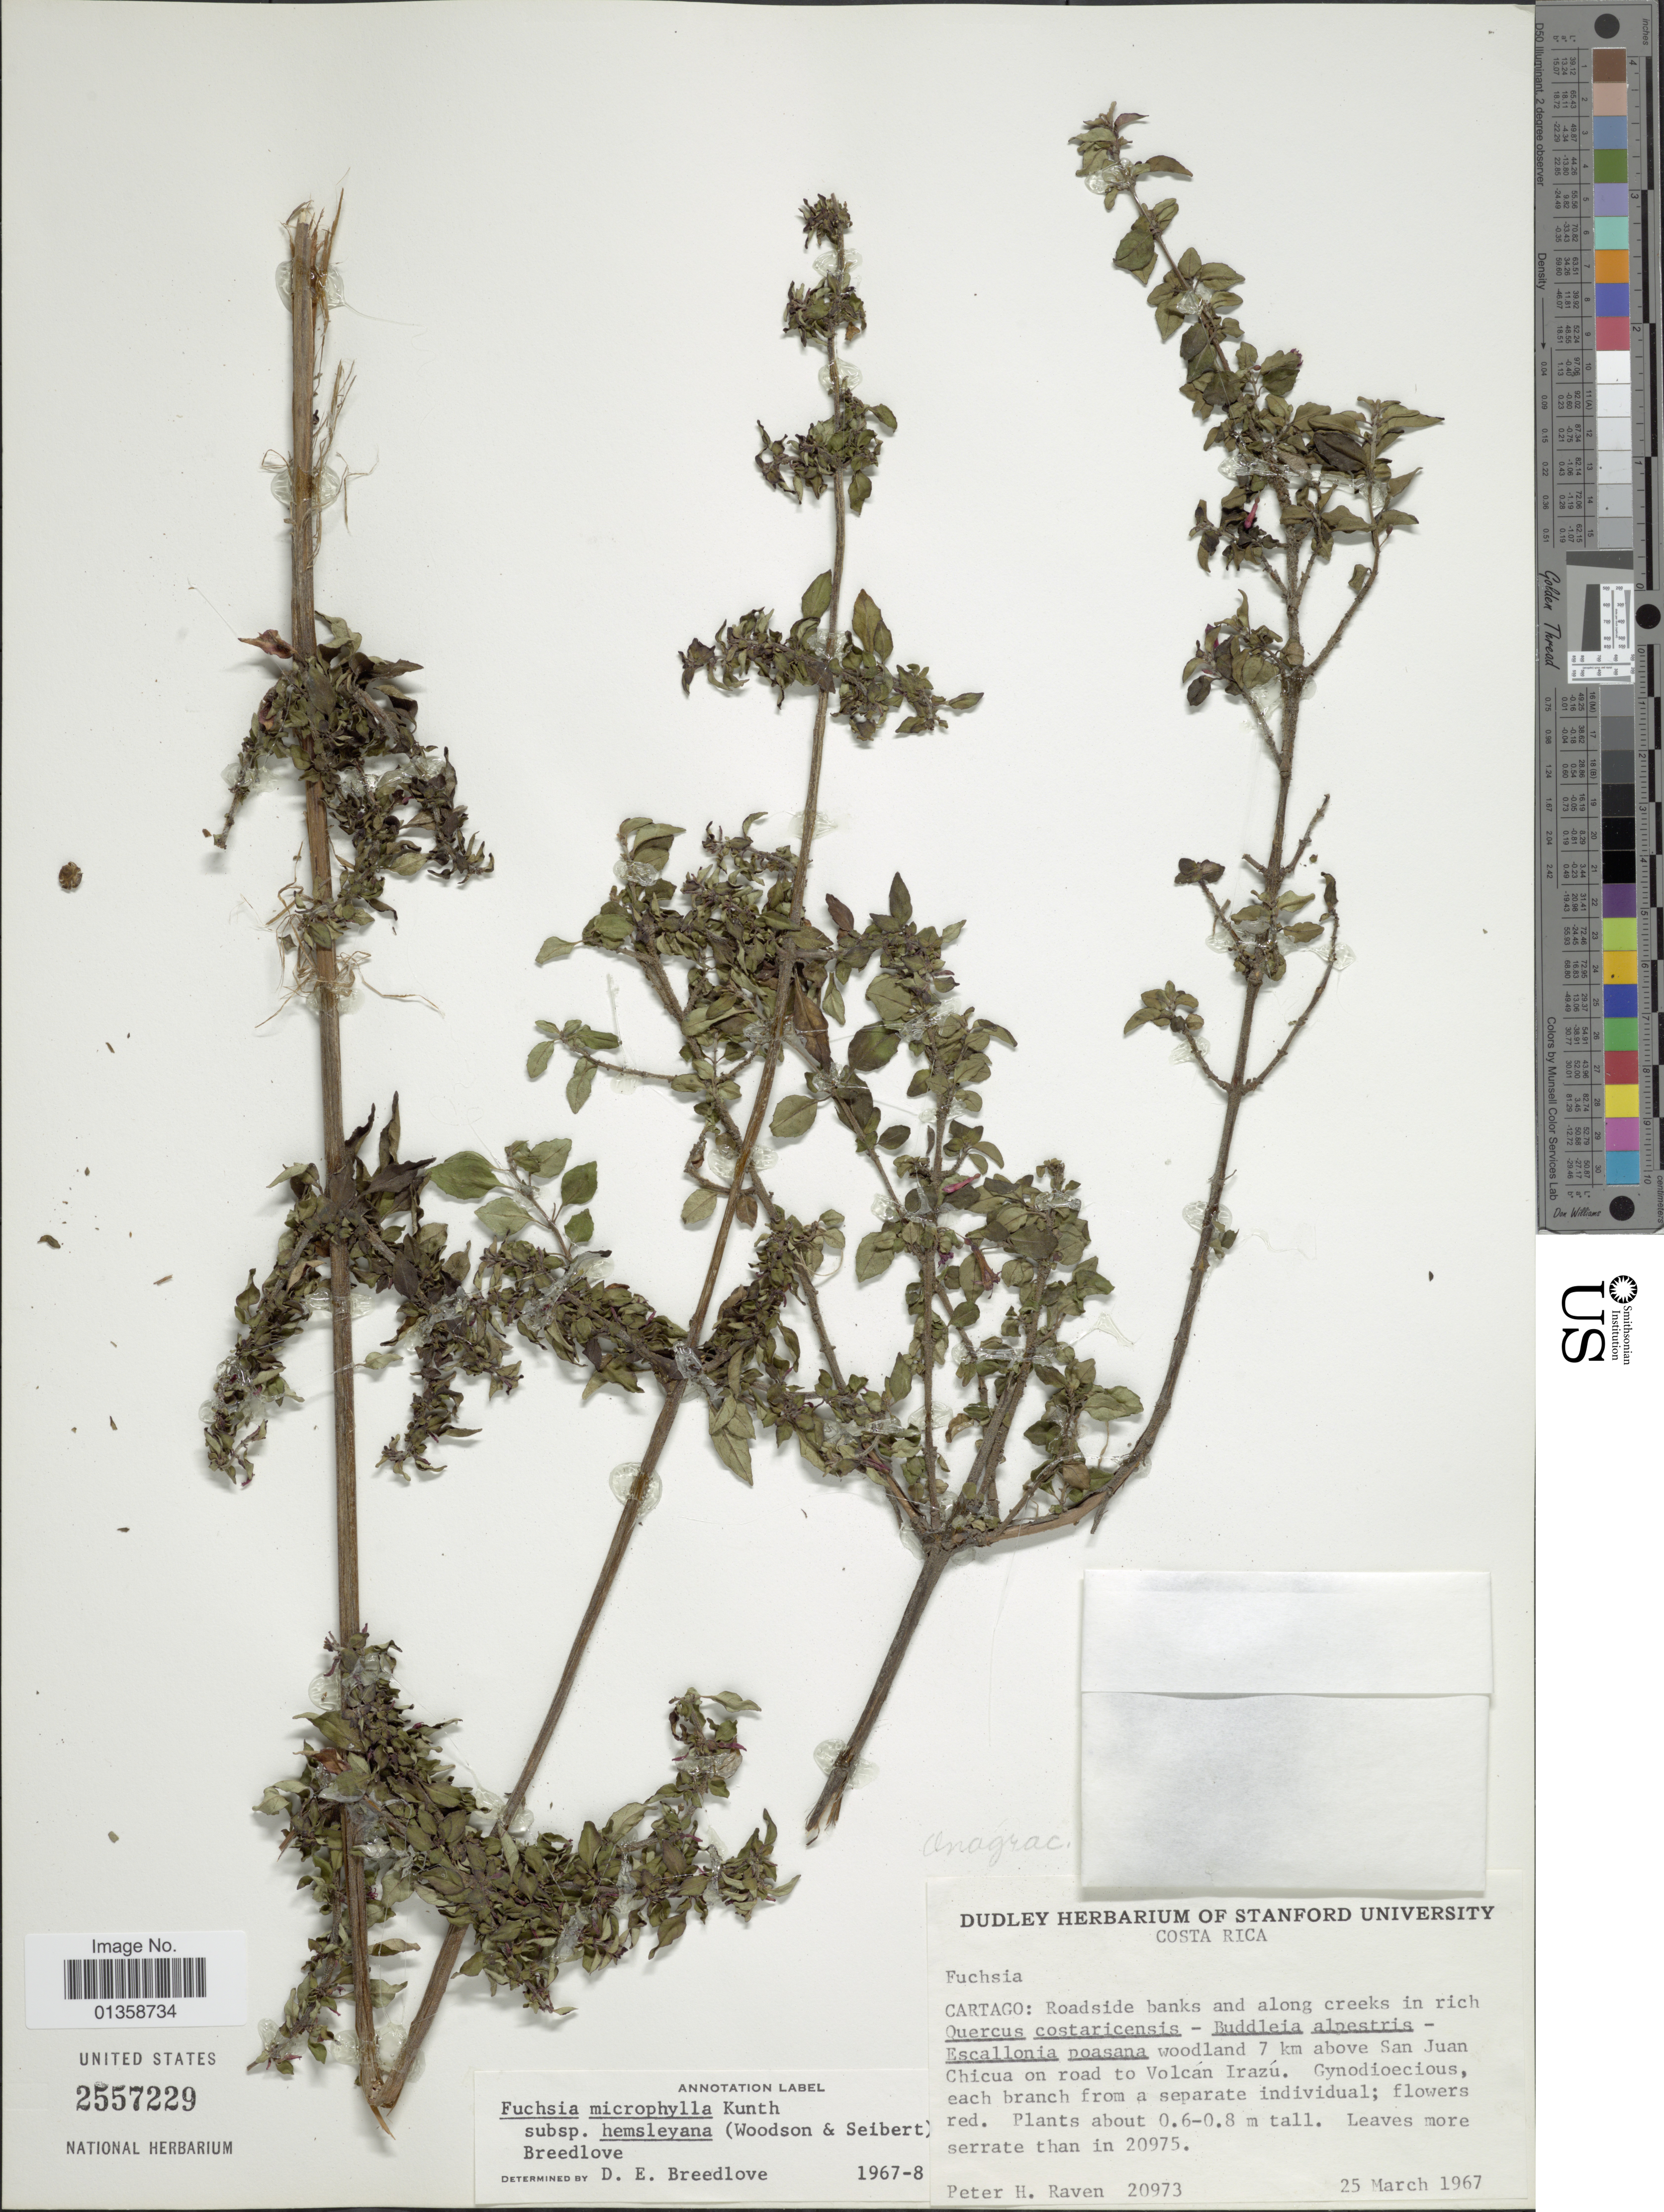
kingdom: Plantae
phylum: Tracheophyta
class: Magnoliopsida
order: Myrtales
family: Onagraceae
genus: Fuchsia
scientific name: Fuchsia microphylla subsp. hemsleyana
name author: (Woodson & Seibert) Breedlove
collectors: P. H. Raven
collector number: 20973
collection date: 1967-03-25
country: Costa Rica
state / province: Cartago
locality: Woodland 7 km above San Juan Chicua on road to Volcan Irazú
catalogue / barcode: US 2557229